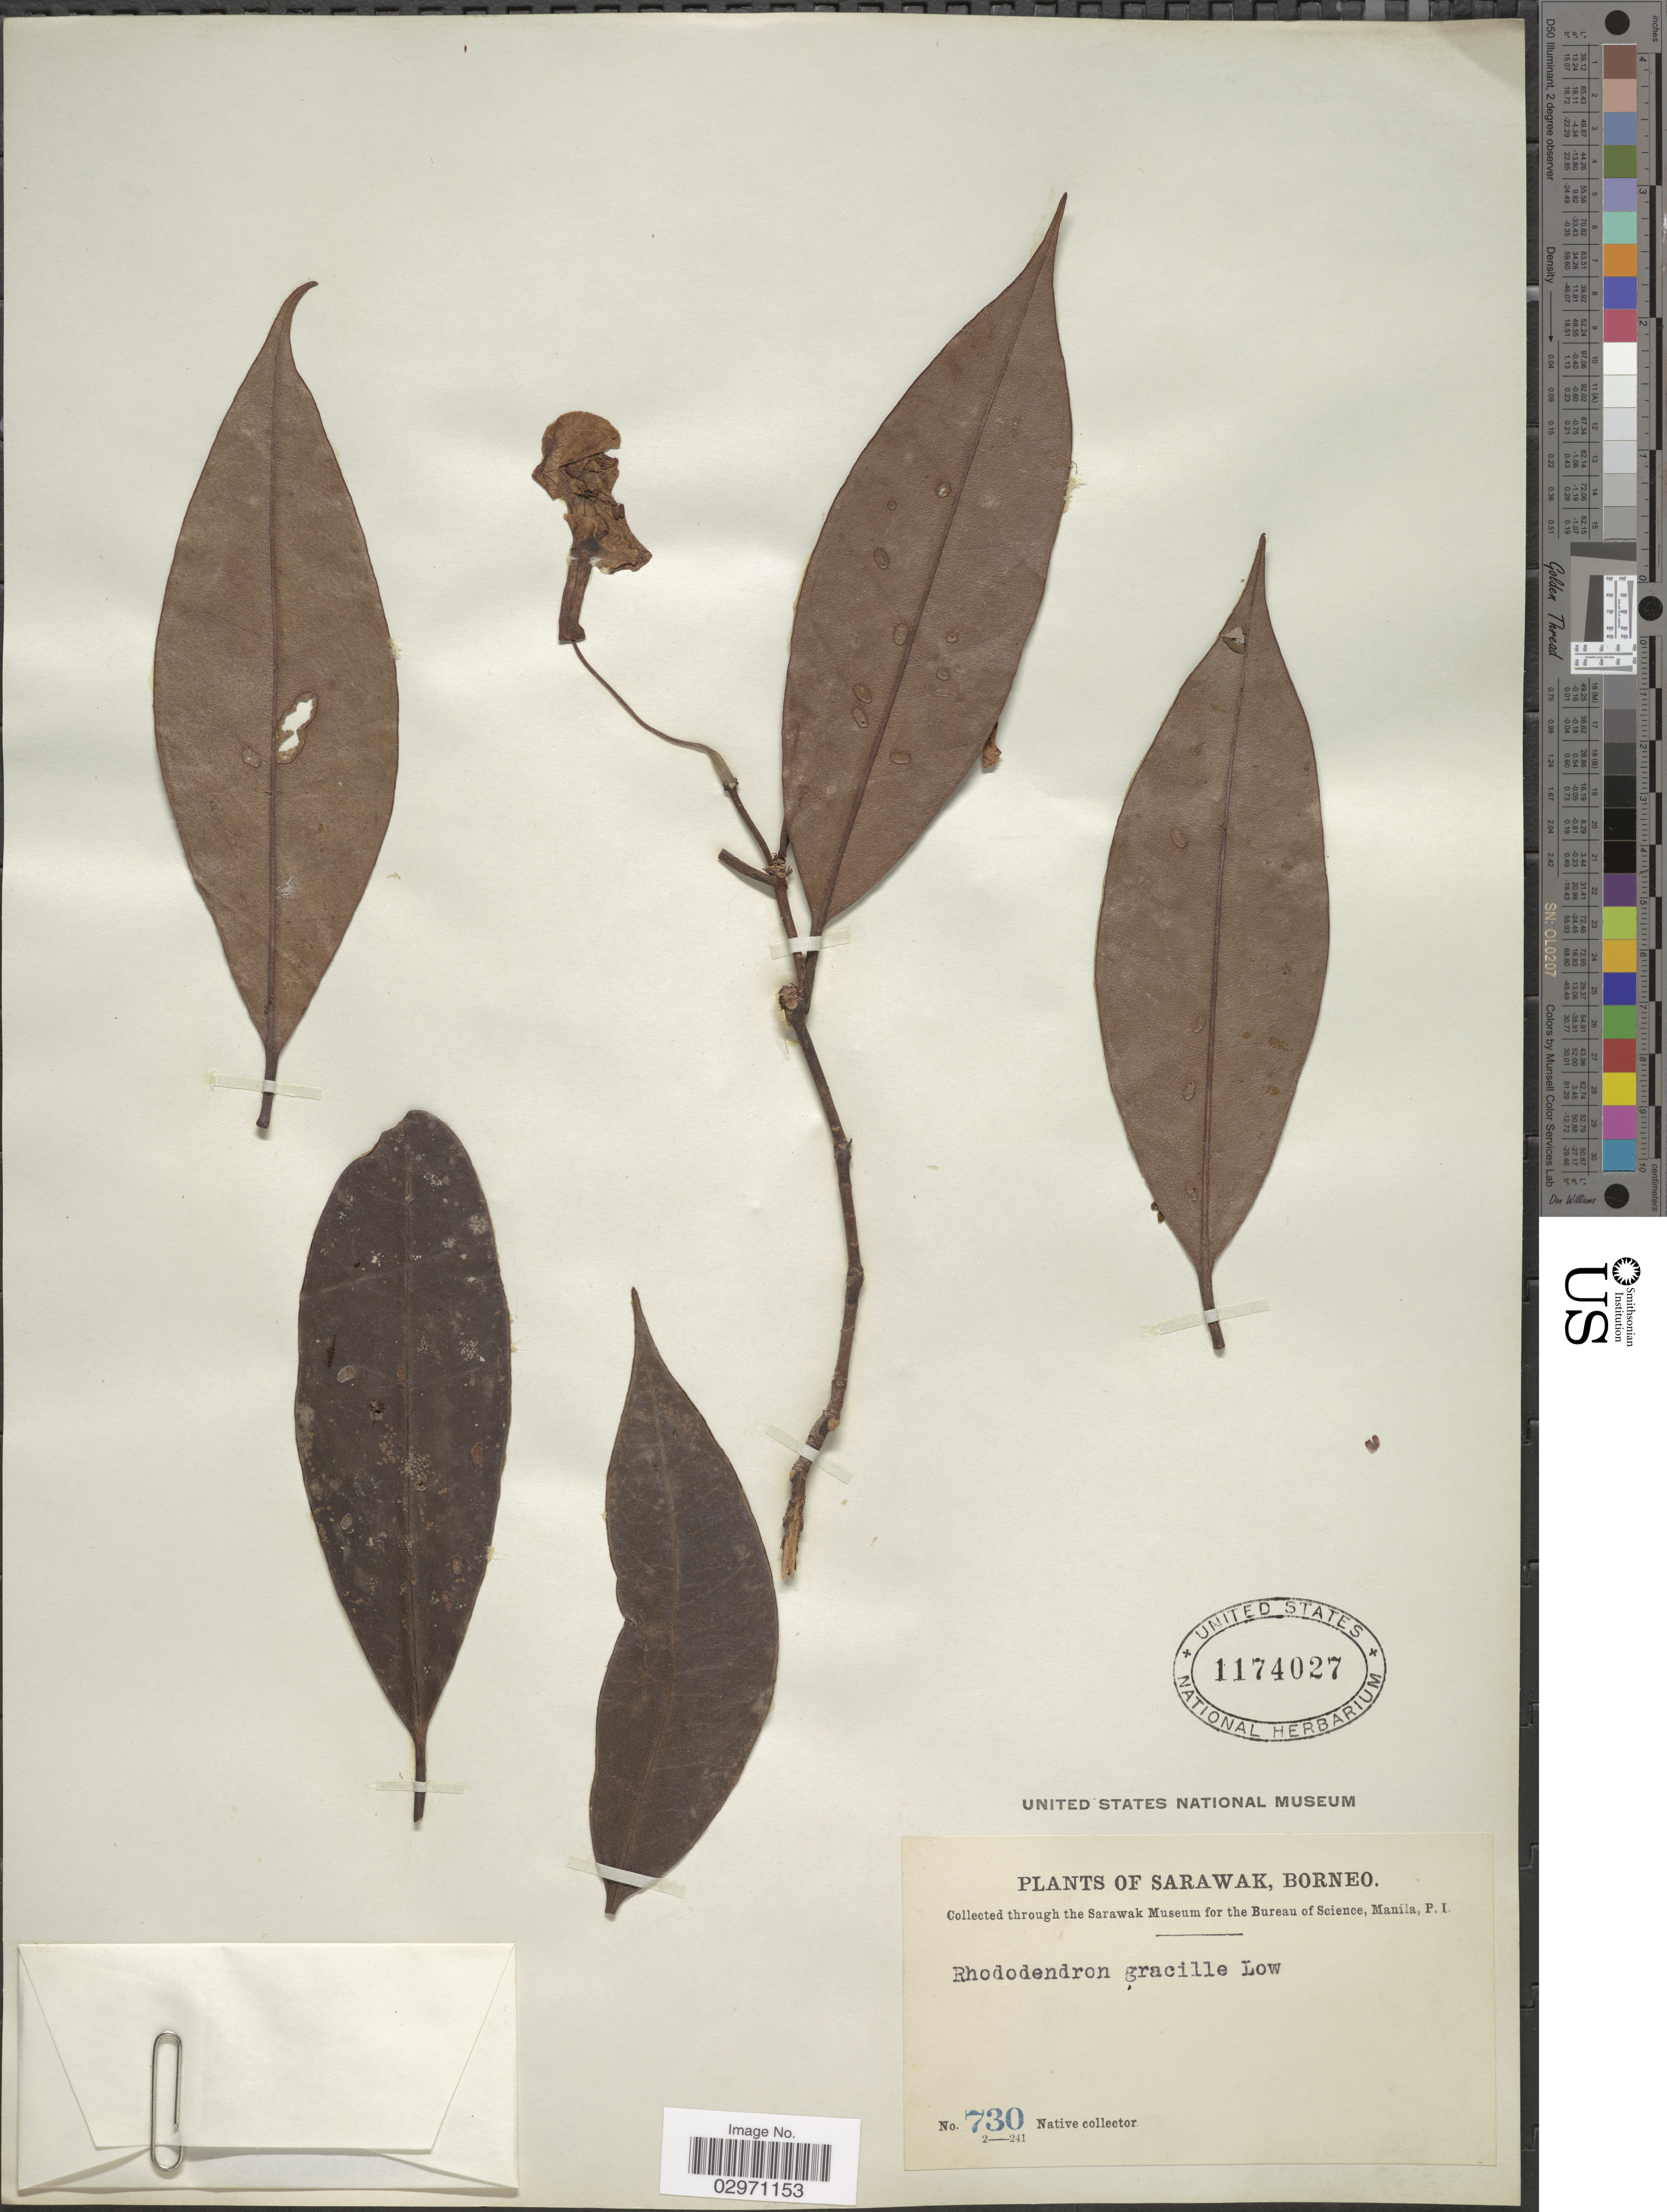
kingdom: Plantae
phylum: Tracheophyta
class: Magnoliopsida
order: Ericales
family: Ericaceae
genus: Rhododendron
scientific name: Rhododendron gracile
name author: H. Low ex Lindl.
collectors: Native collector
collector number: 730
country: Malaysia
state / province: Sarawak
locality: Borneo.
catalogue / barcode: US 1174027